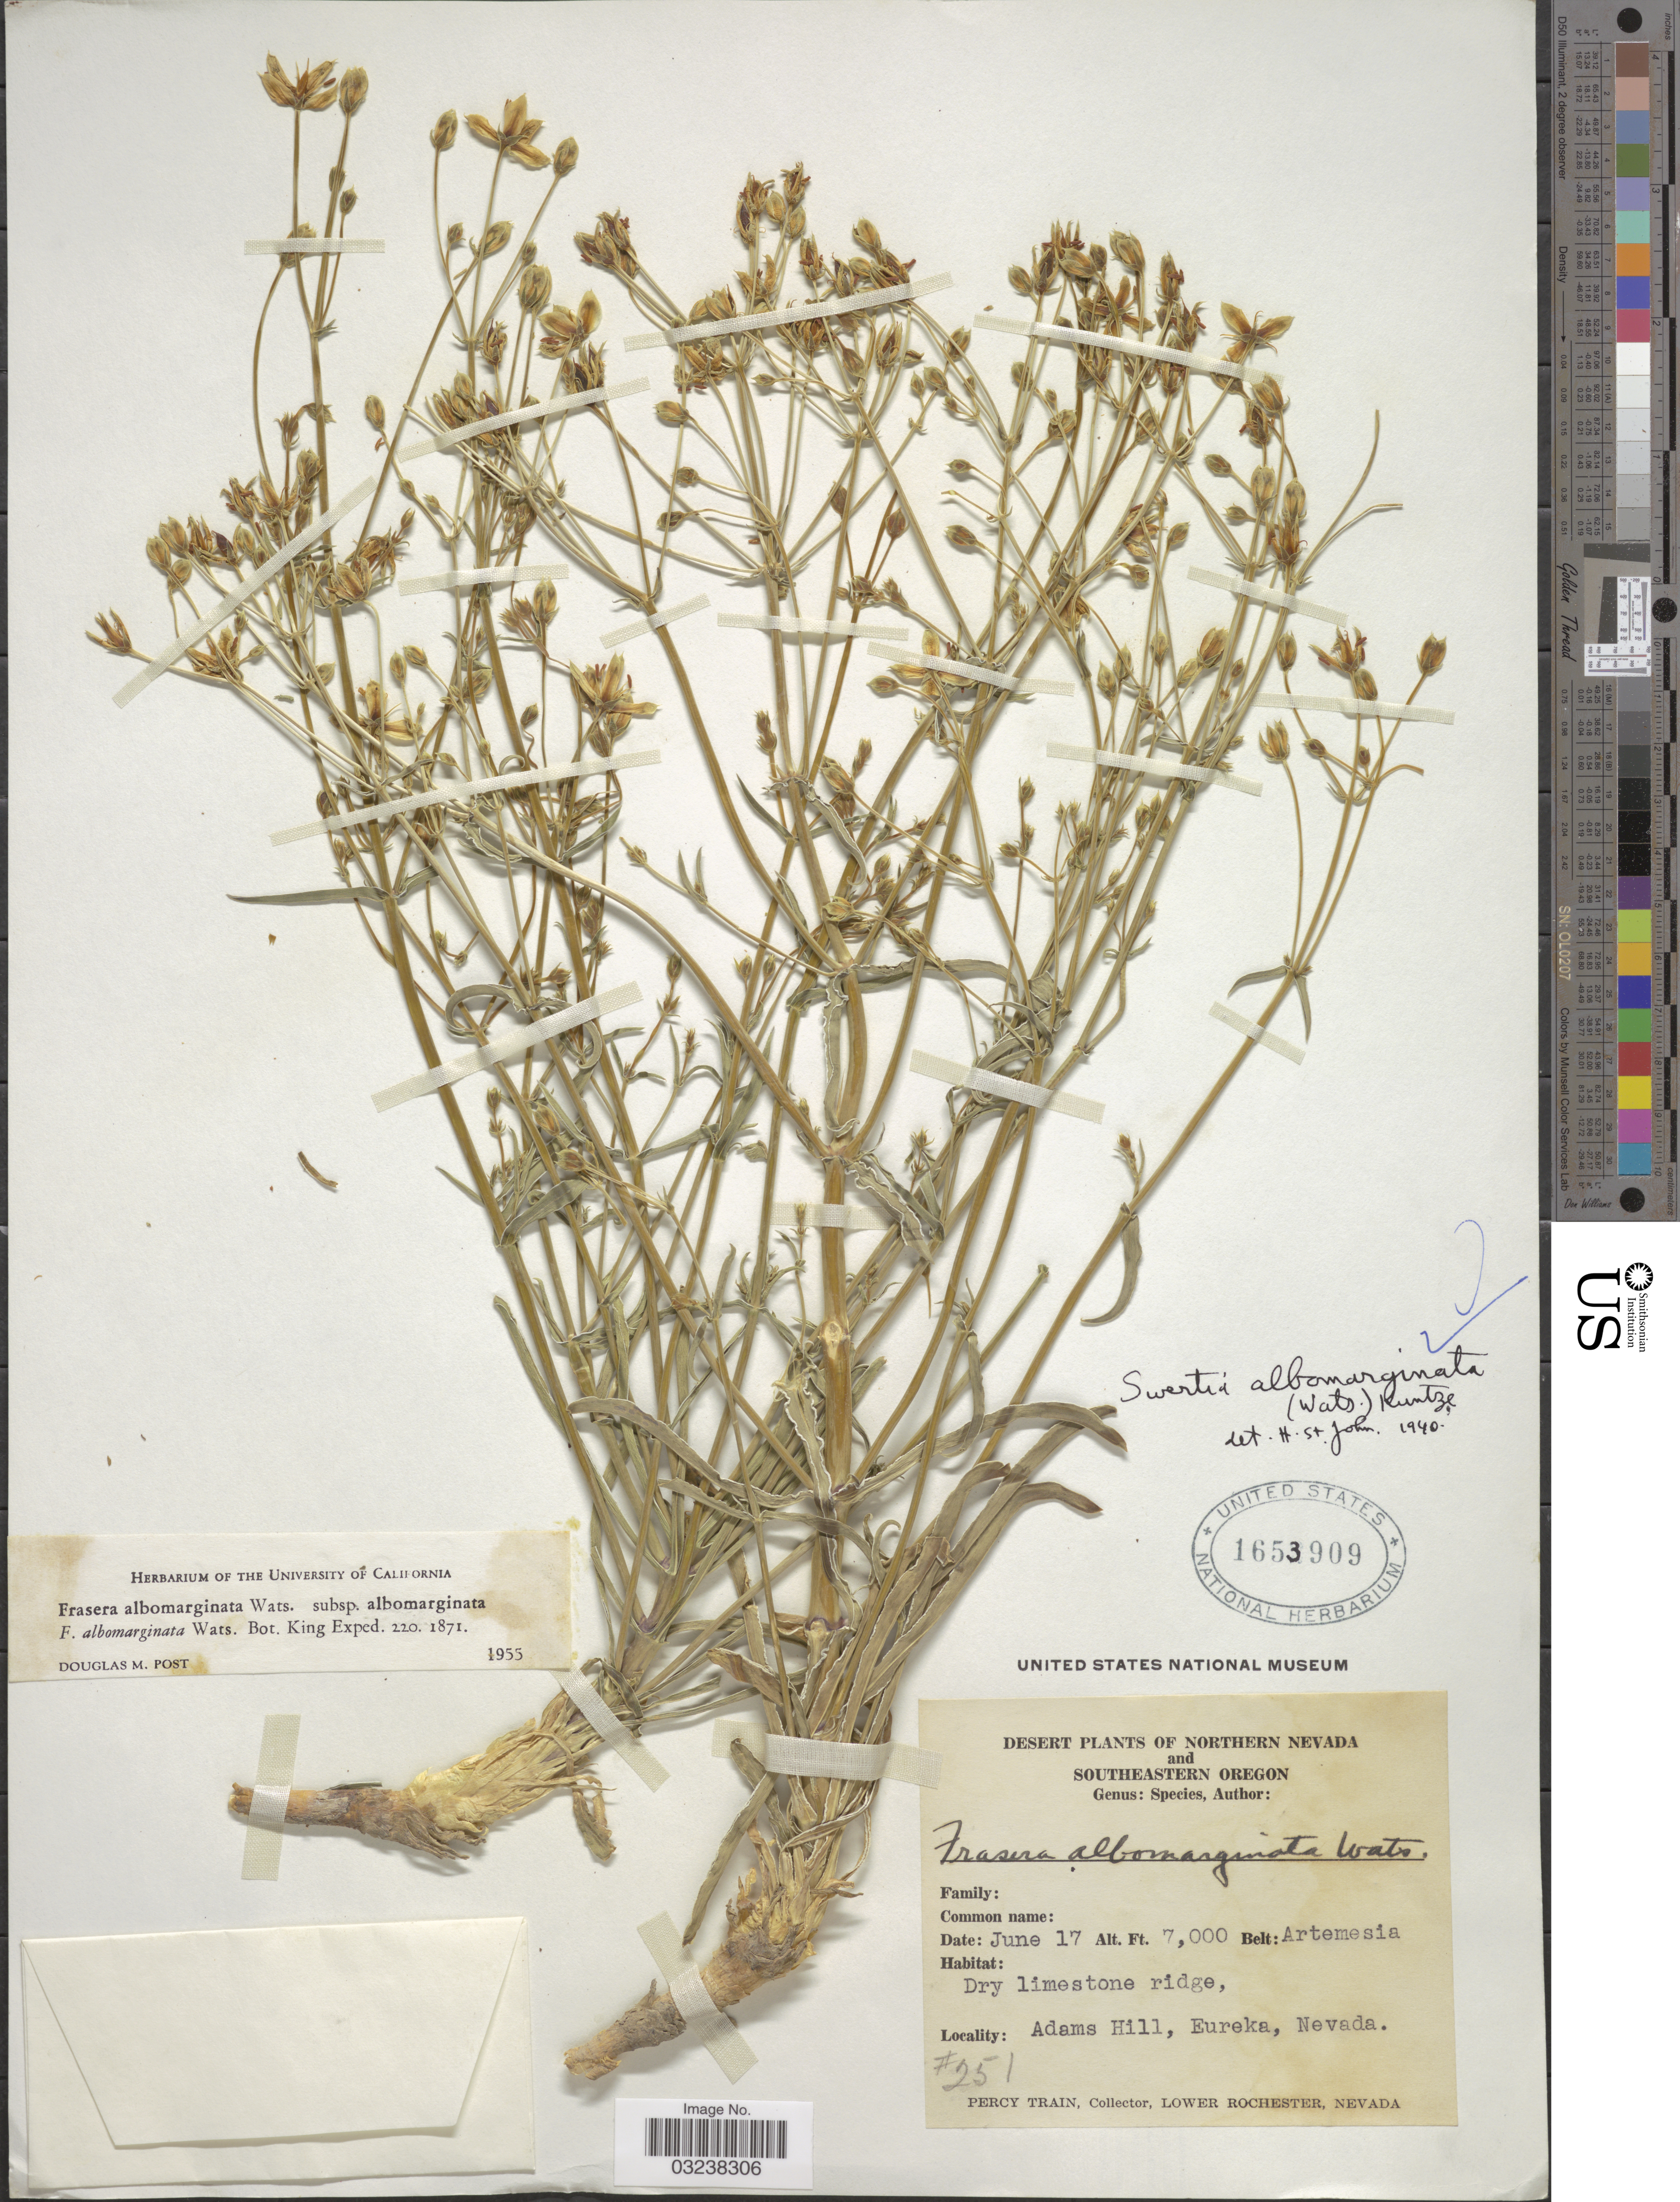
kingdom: Plantae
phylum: Tracheophyta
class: Magnoliopsida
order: Gentianales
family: Gentianaceae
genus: Swertia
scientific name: Swertia albomarginata subsp. albomarginata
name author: (S. Watson) Kuntze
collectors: P. Train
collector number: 251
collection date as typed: Transcribed d/m/y: /6/17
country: United States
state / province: Nevada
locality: Northern Nevada. Adams Hill, Eureka.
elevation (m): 2134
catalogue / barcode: US 1653909